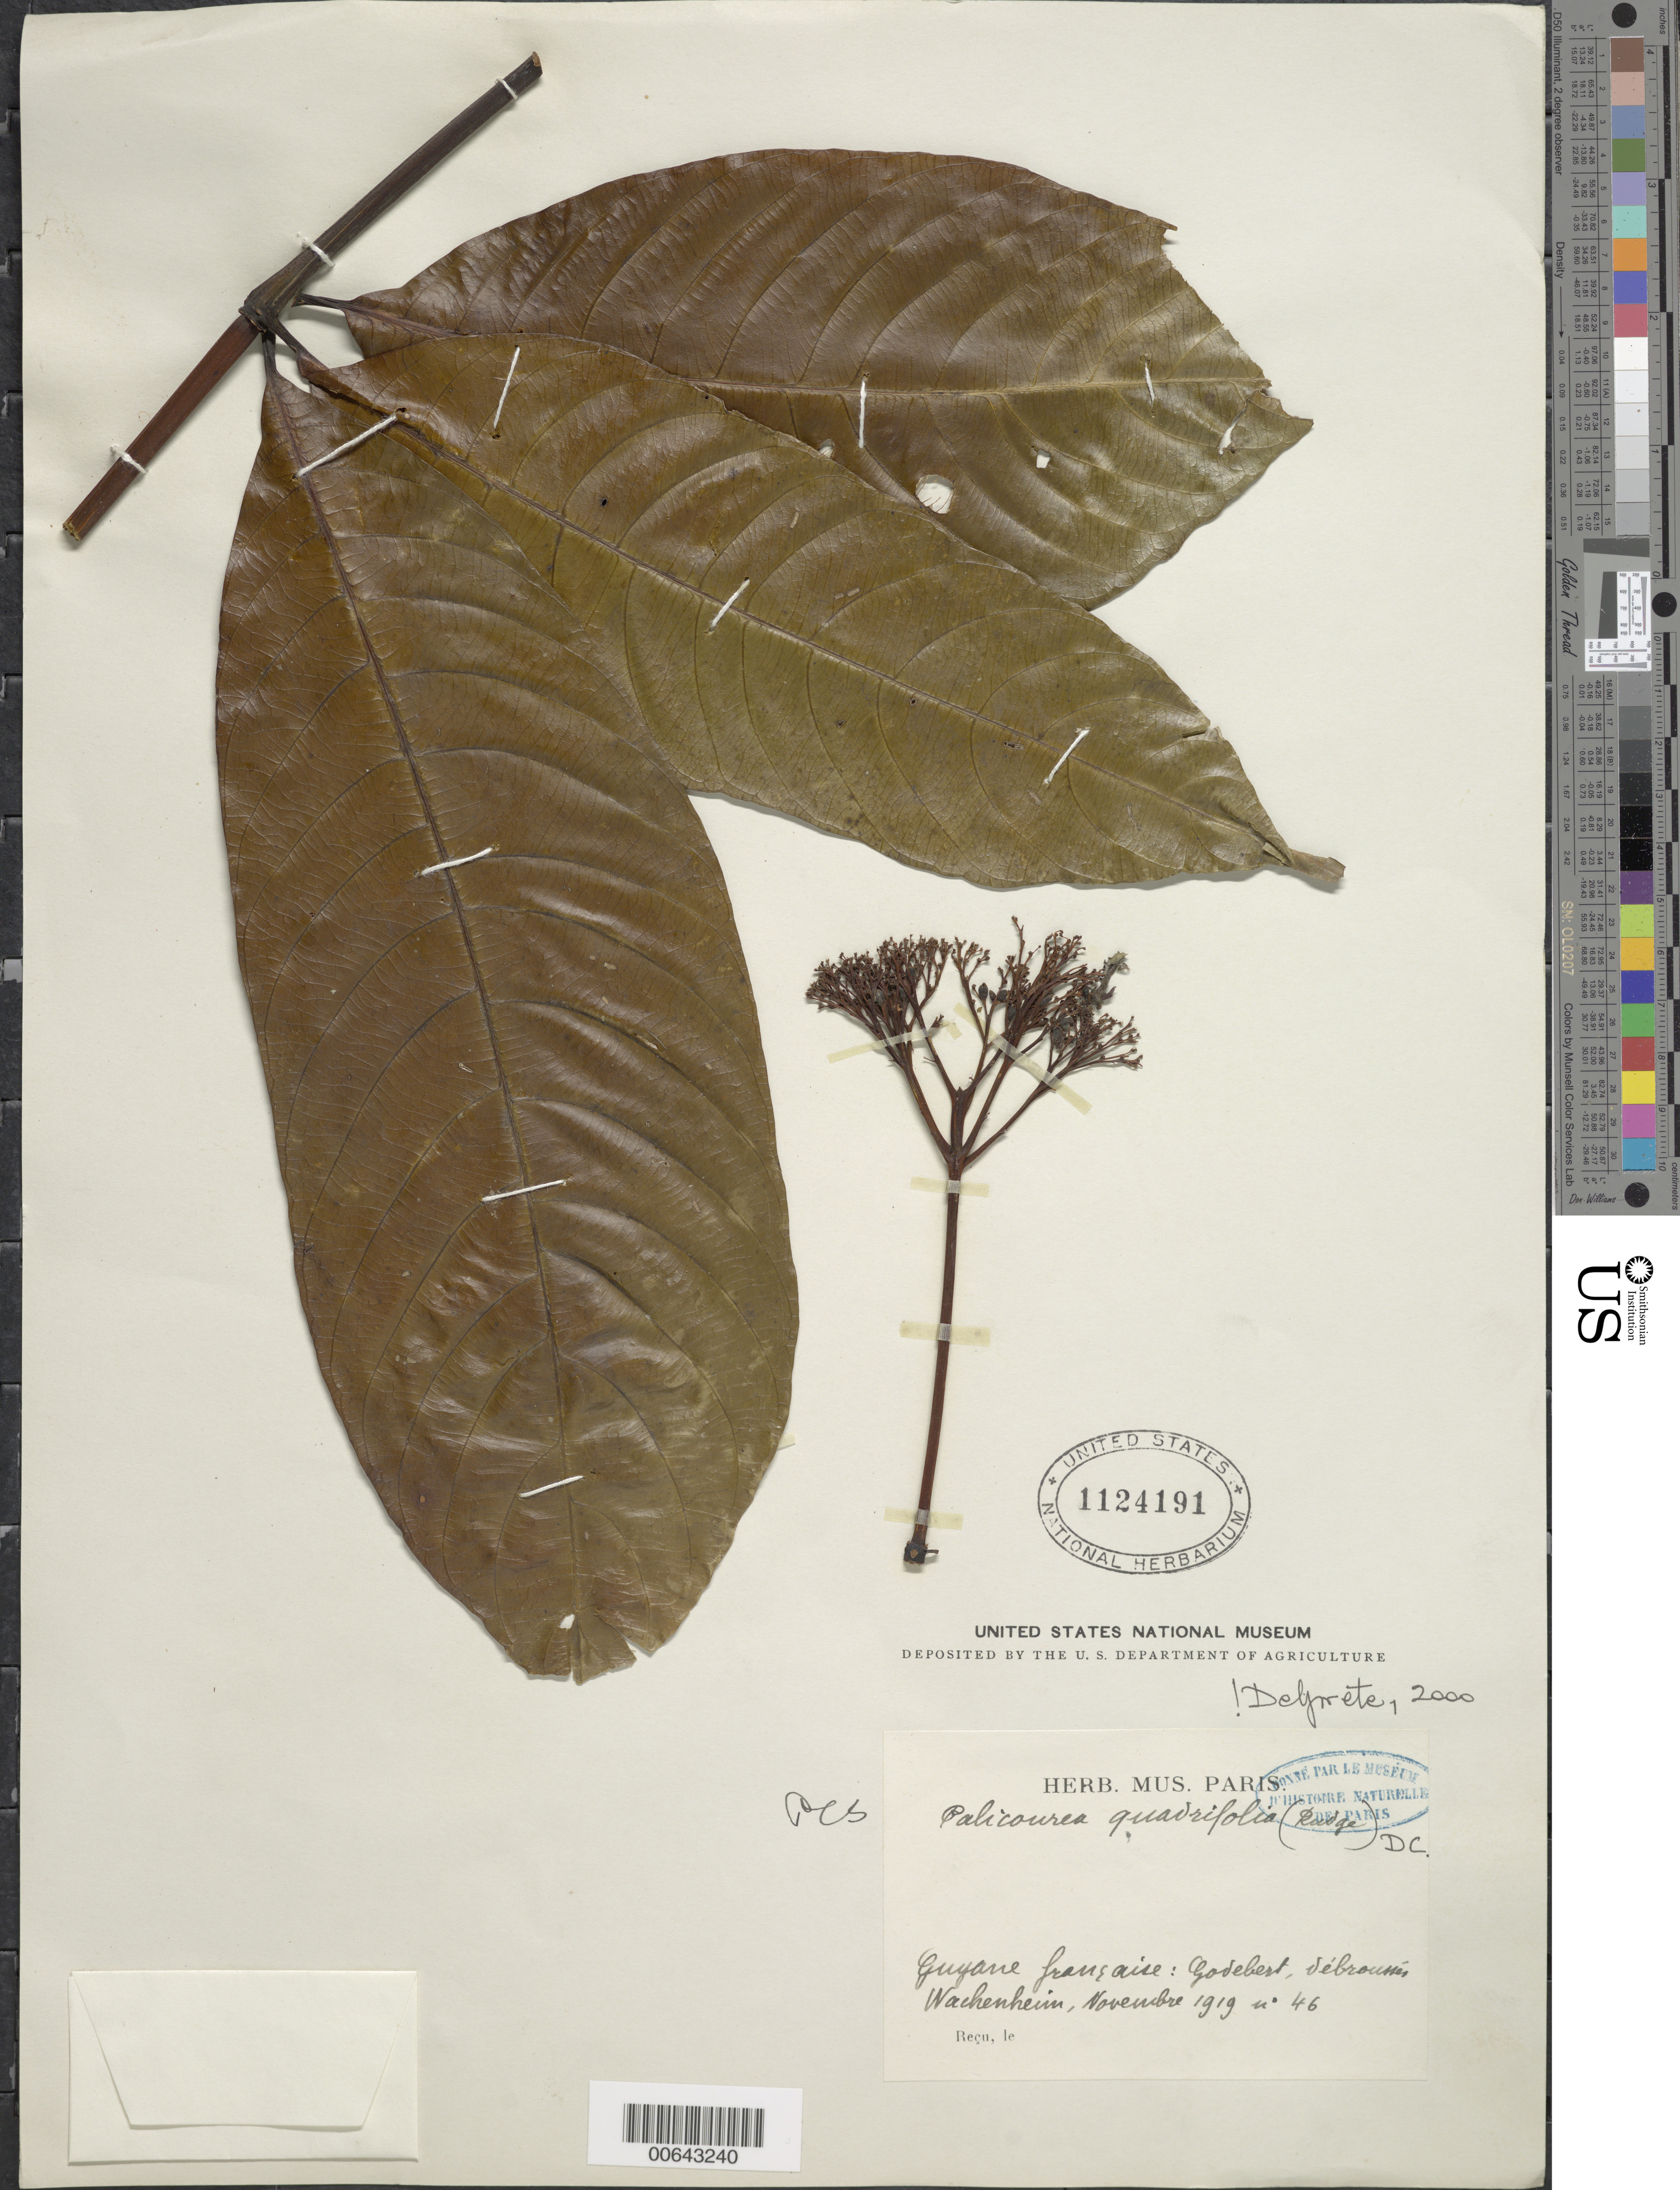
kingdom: Plantae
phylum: Tracheophyta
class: Magnoliopsida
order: Gentianales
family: Rubiaceae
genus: Palicourea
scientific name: Palicourea quadrifolia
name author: (Rudge) DC.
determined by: Delprete, P. G., Herb. de Guyane Cay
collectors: G. Wachenheim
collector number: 46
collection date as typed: Nov-19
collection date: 1919-11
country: French Guiana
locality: Godebert, Débroussés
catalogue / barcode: US 1124191